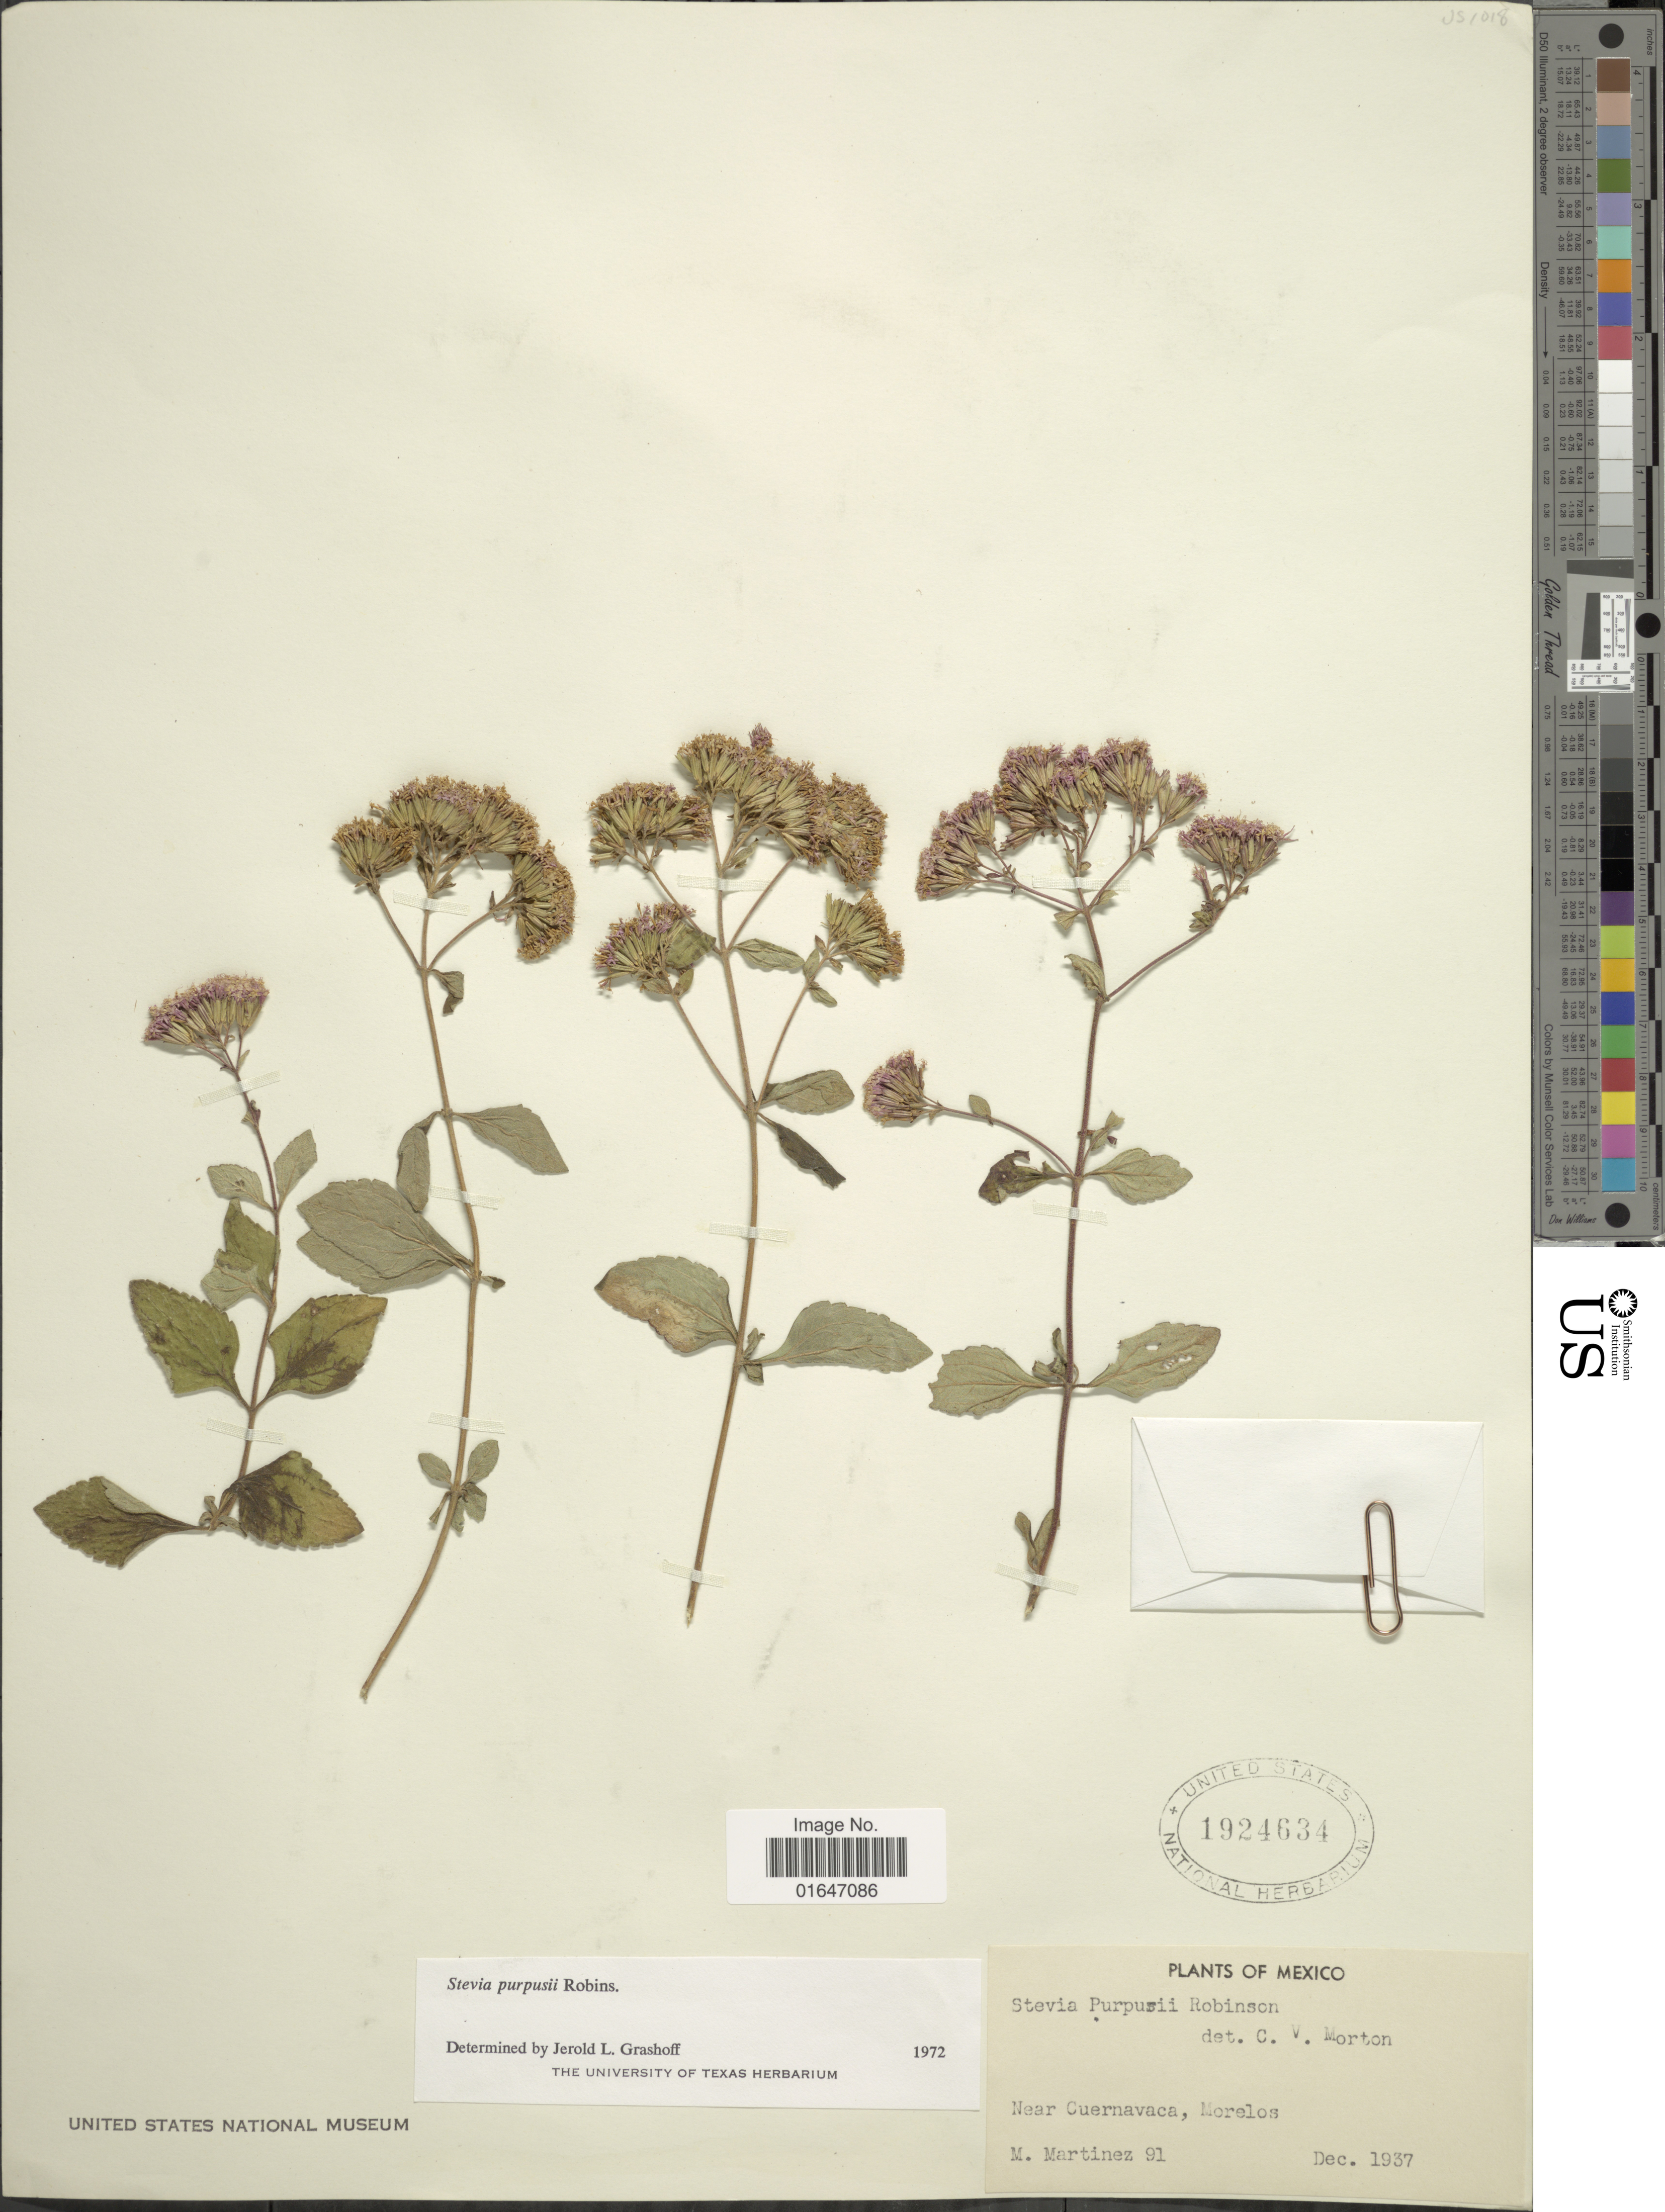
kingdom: Plantae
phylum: Tracheophyta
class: Magnoliopsida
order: Asterales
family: Asteraceae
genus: Stevia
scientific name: Stevia purpusii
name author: B.L. Rob.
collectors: M. Martinez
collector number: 91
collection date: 1937-12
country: Mexico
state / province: Morelos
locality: Near Cuernavaca.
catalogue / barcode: US 1924634